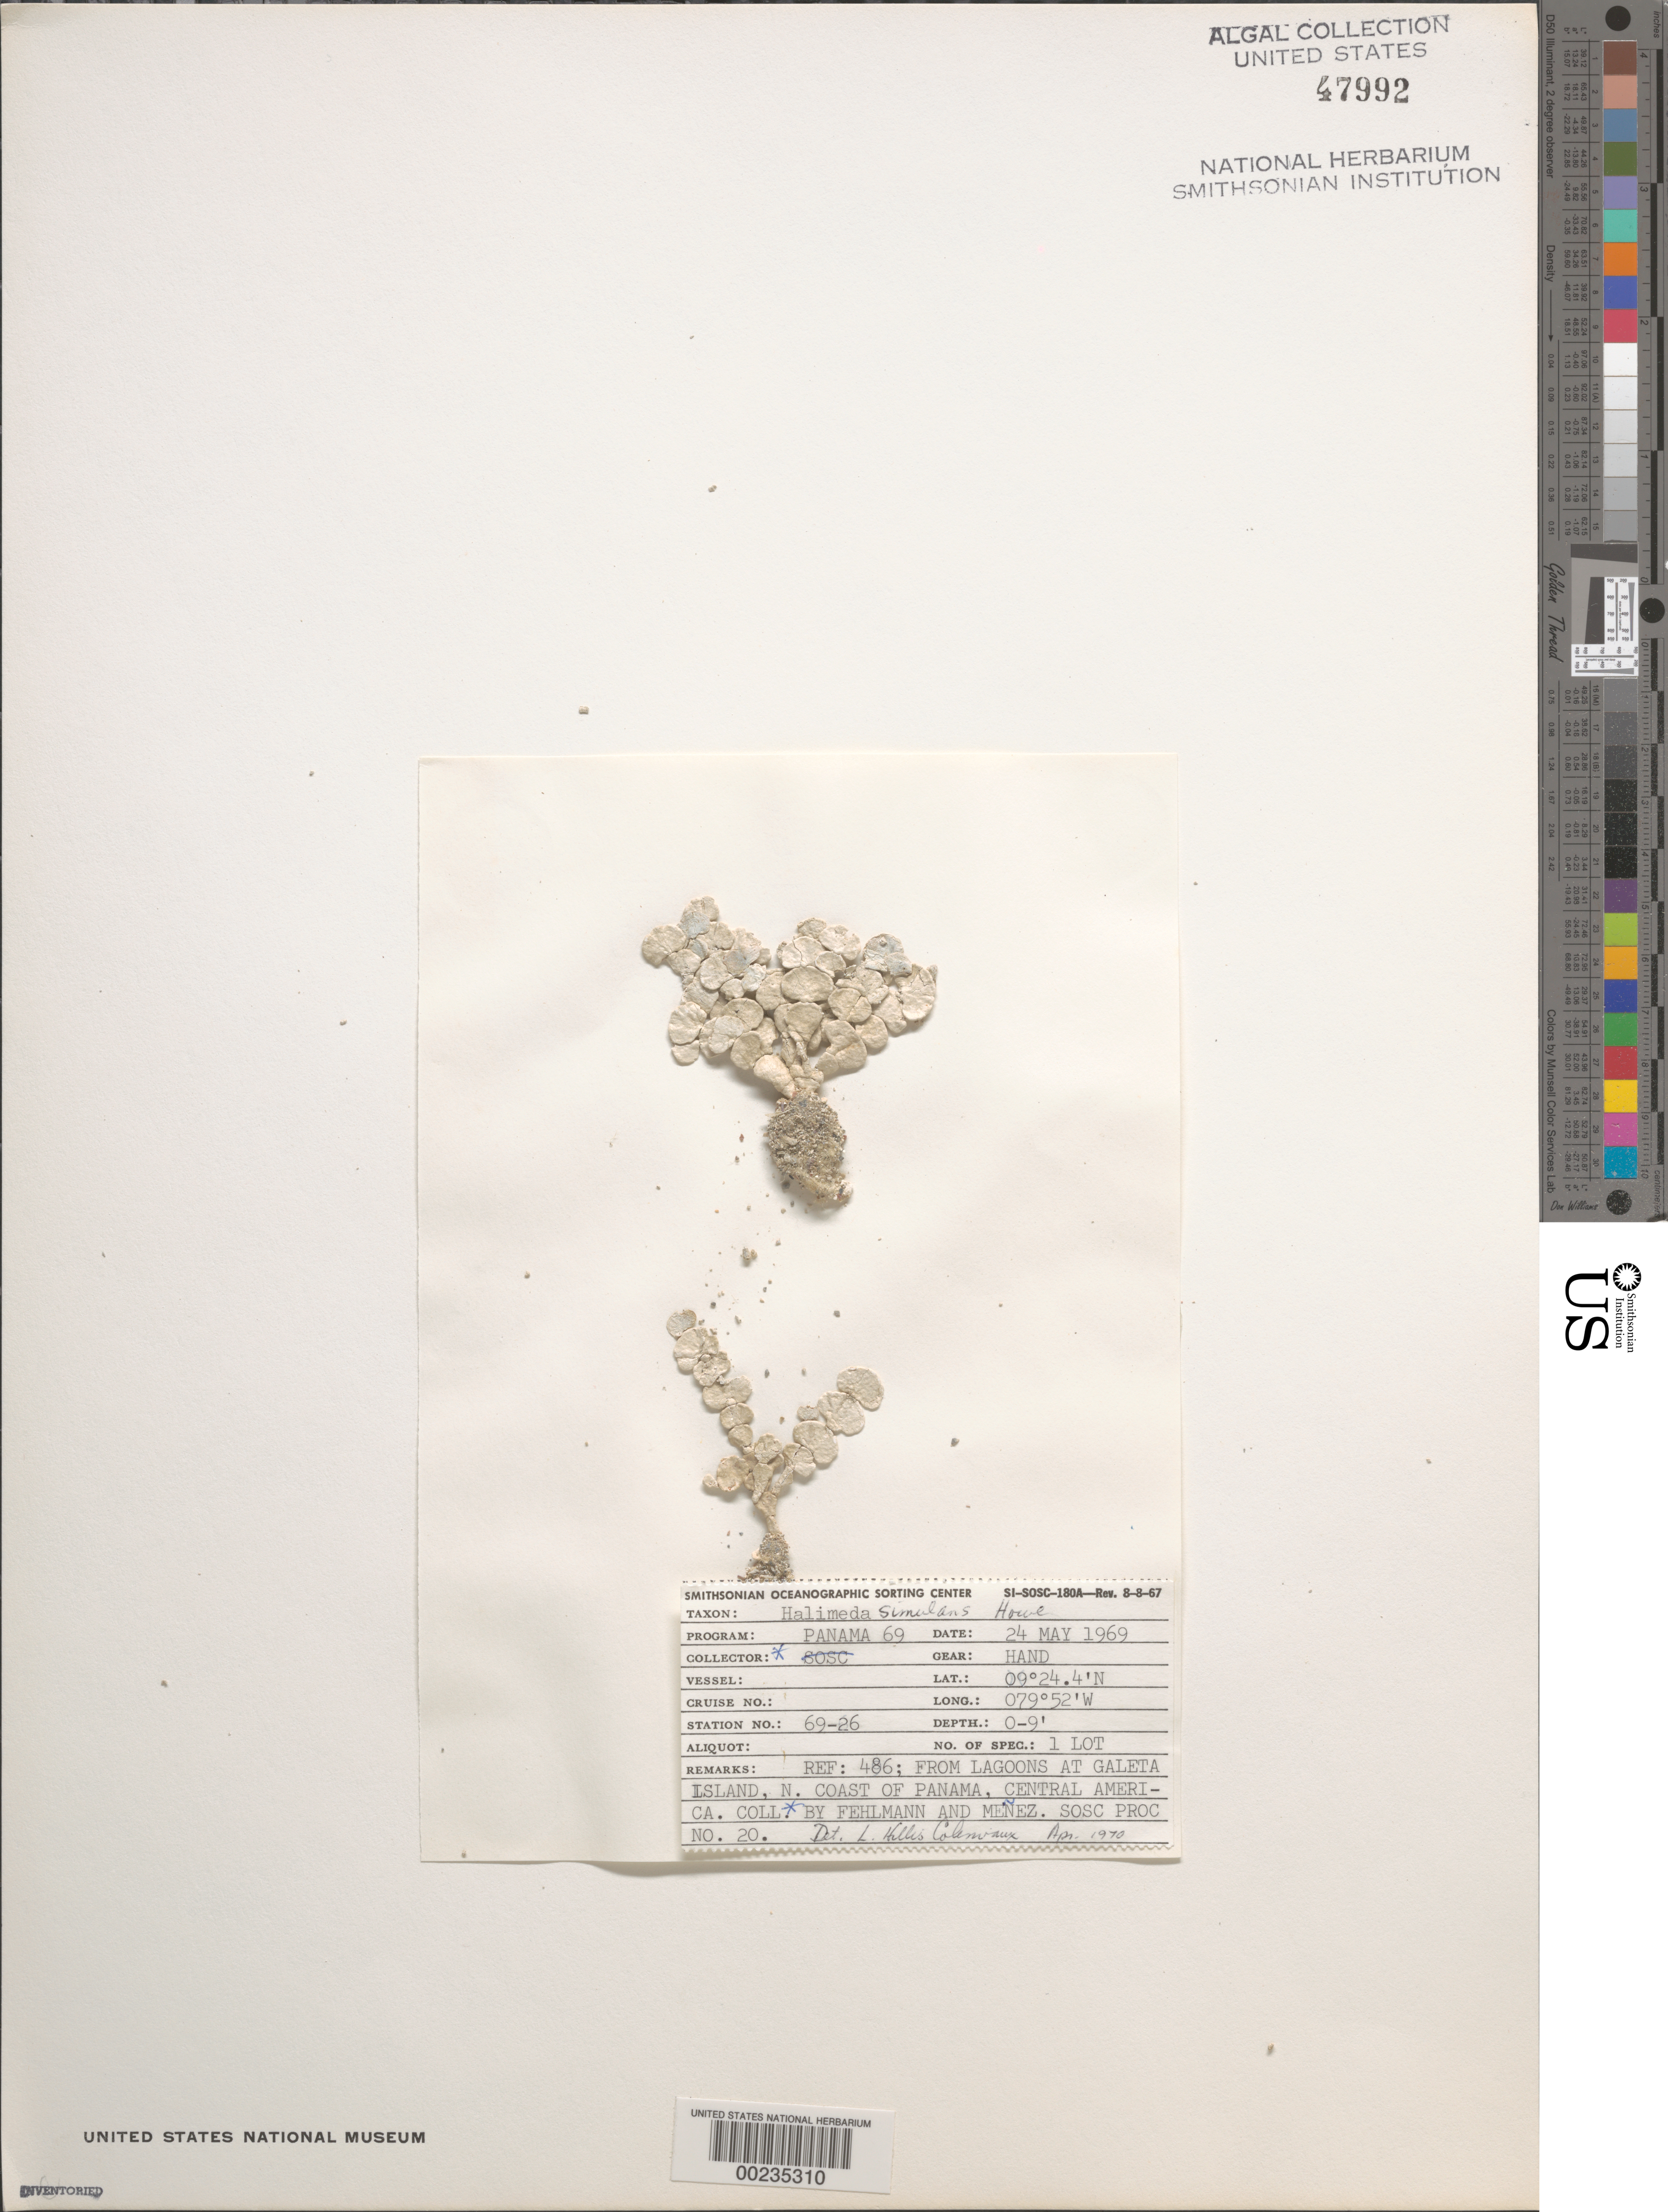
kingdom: Plantae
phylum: Chlorophyta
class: Ulvophyceae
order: Bryopsidales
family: Halimedaceae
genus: Halimeda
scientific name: Halimeda simulans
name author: M. Howe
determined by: Hillis-Colinvaux, L.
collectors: H. Fehlmann & Meñez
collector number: Station 69-26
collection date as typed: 24 May 1969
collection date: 1969-05-24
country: Panama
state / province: Colón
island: Galeta Island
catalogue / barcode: US 47992